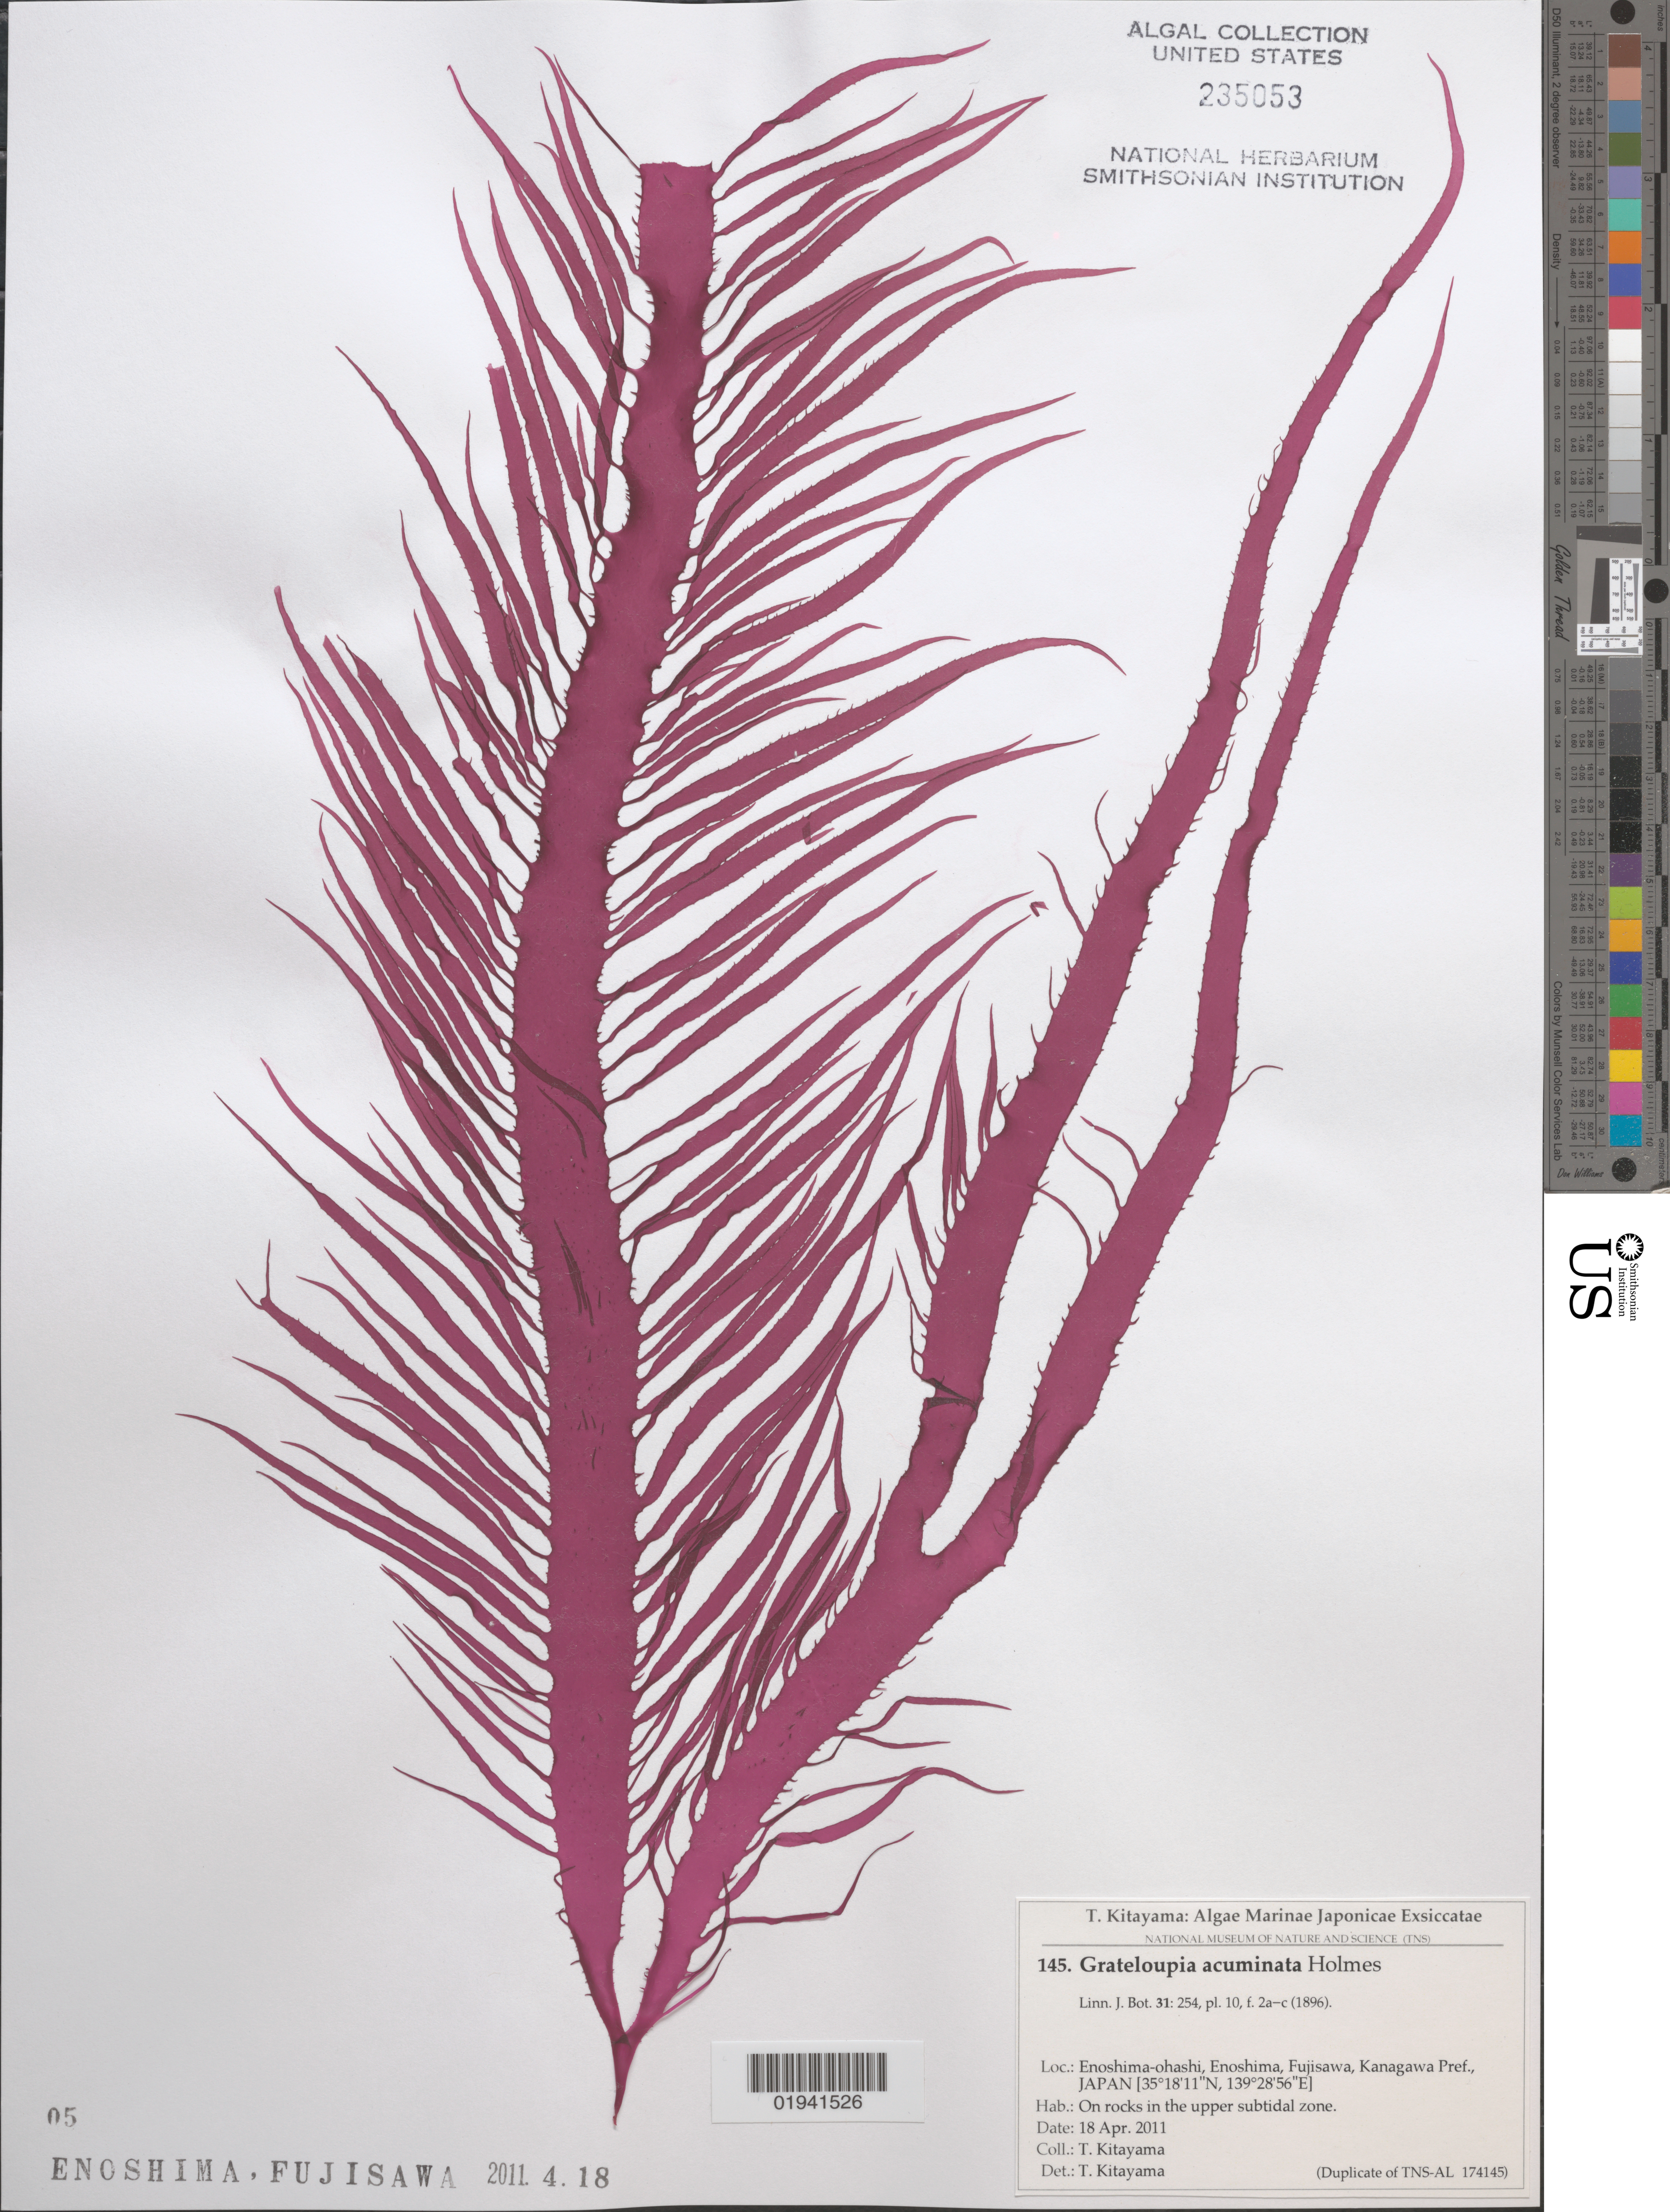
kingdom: Plantae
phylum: Rhodophyta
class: Florideophyceae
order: Halymeniales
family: Halymeniaceae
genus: Grateloupia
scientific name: Grateloupia acuminata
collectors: T. Kitayama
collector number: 145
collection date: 2011-04-18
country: Japan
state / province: Kanagawa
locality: Enoshima-ohashi, Enoshima, Fujisawa, Kanagawa Pref.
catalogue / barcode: US 235053